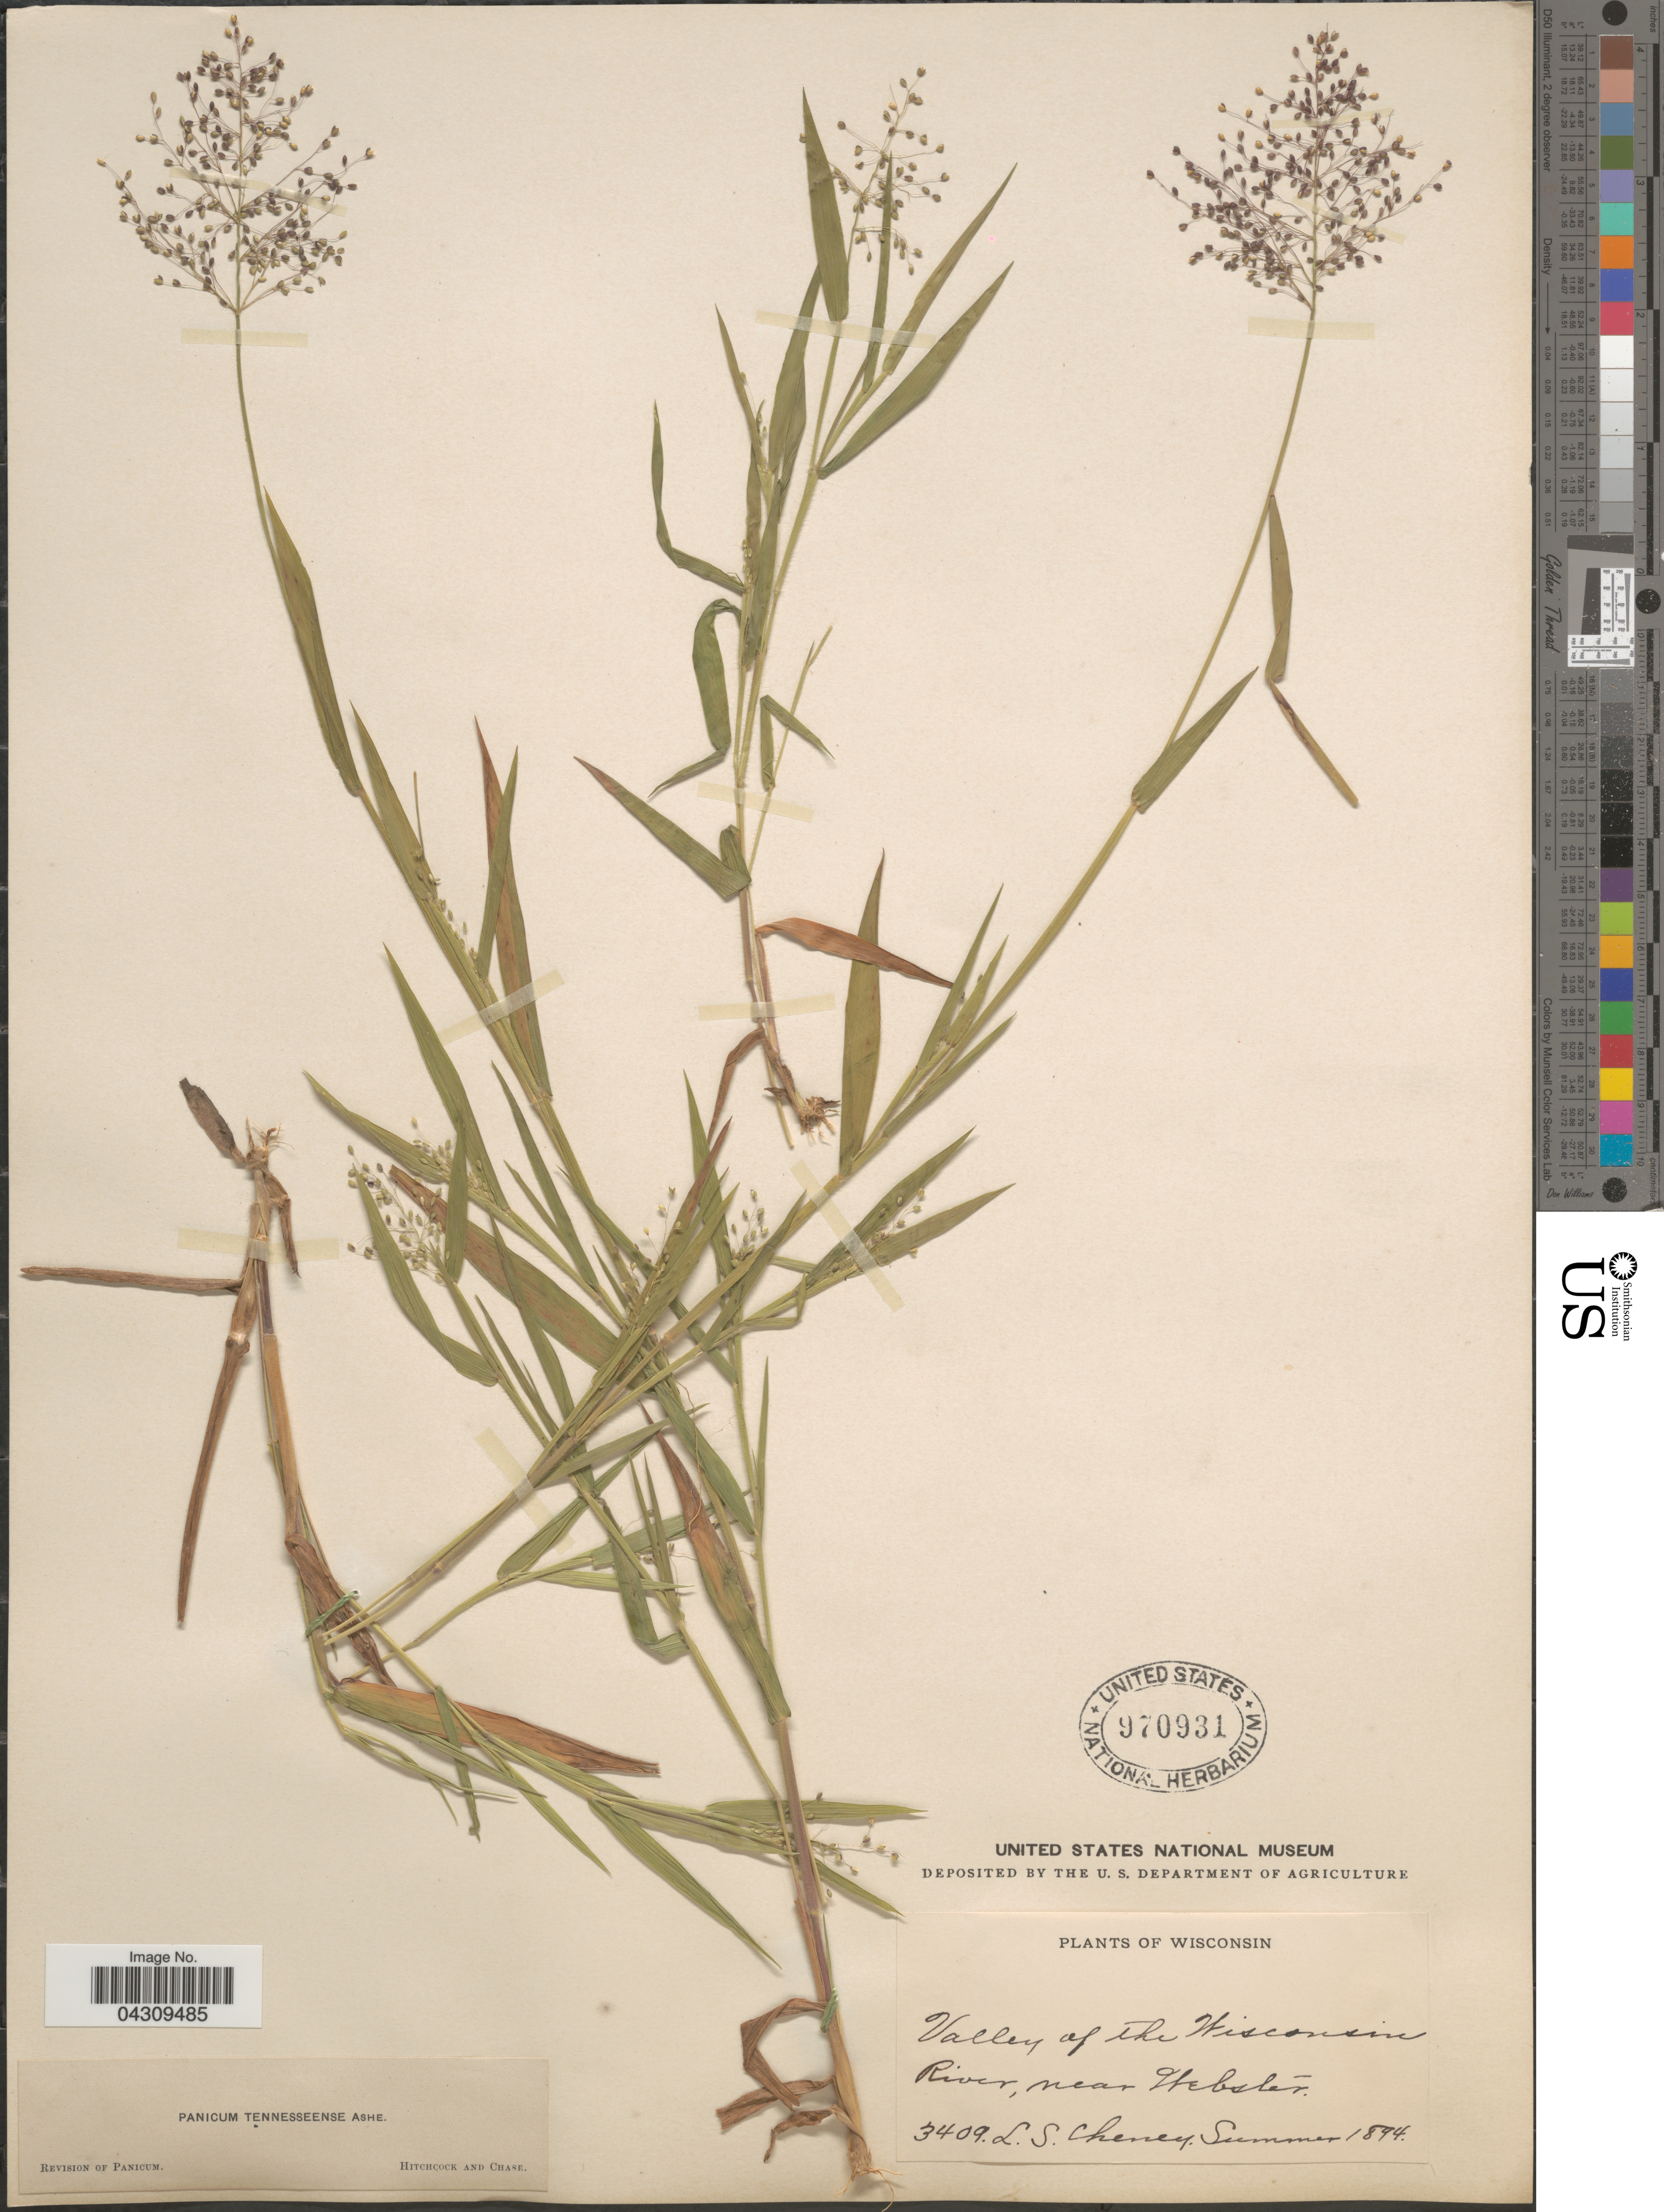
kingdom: Plantae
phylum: Tracheophyta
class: Liliopsida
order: Poales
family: Poaceae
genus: Dichanthelium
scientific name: Dichanthelium acuminatum var. acuminatum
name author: (Sw.) Gould & C.A. Clark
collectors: L. Cheney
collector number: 3409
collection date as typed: Summer 1894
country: United States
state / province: Wisconsin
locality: Valley of the Wisconsin River, near Webster.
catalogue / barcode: US 970931